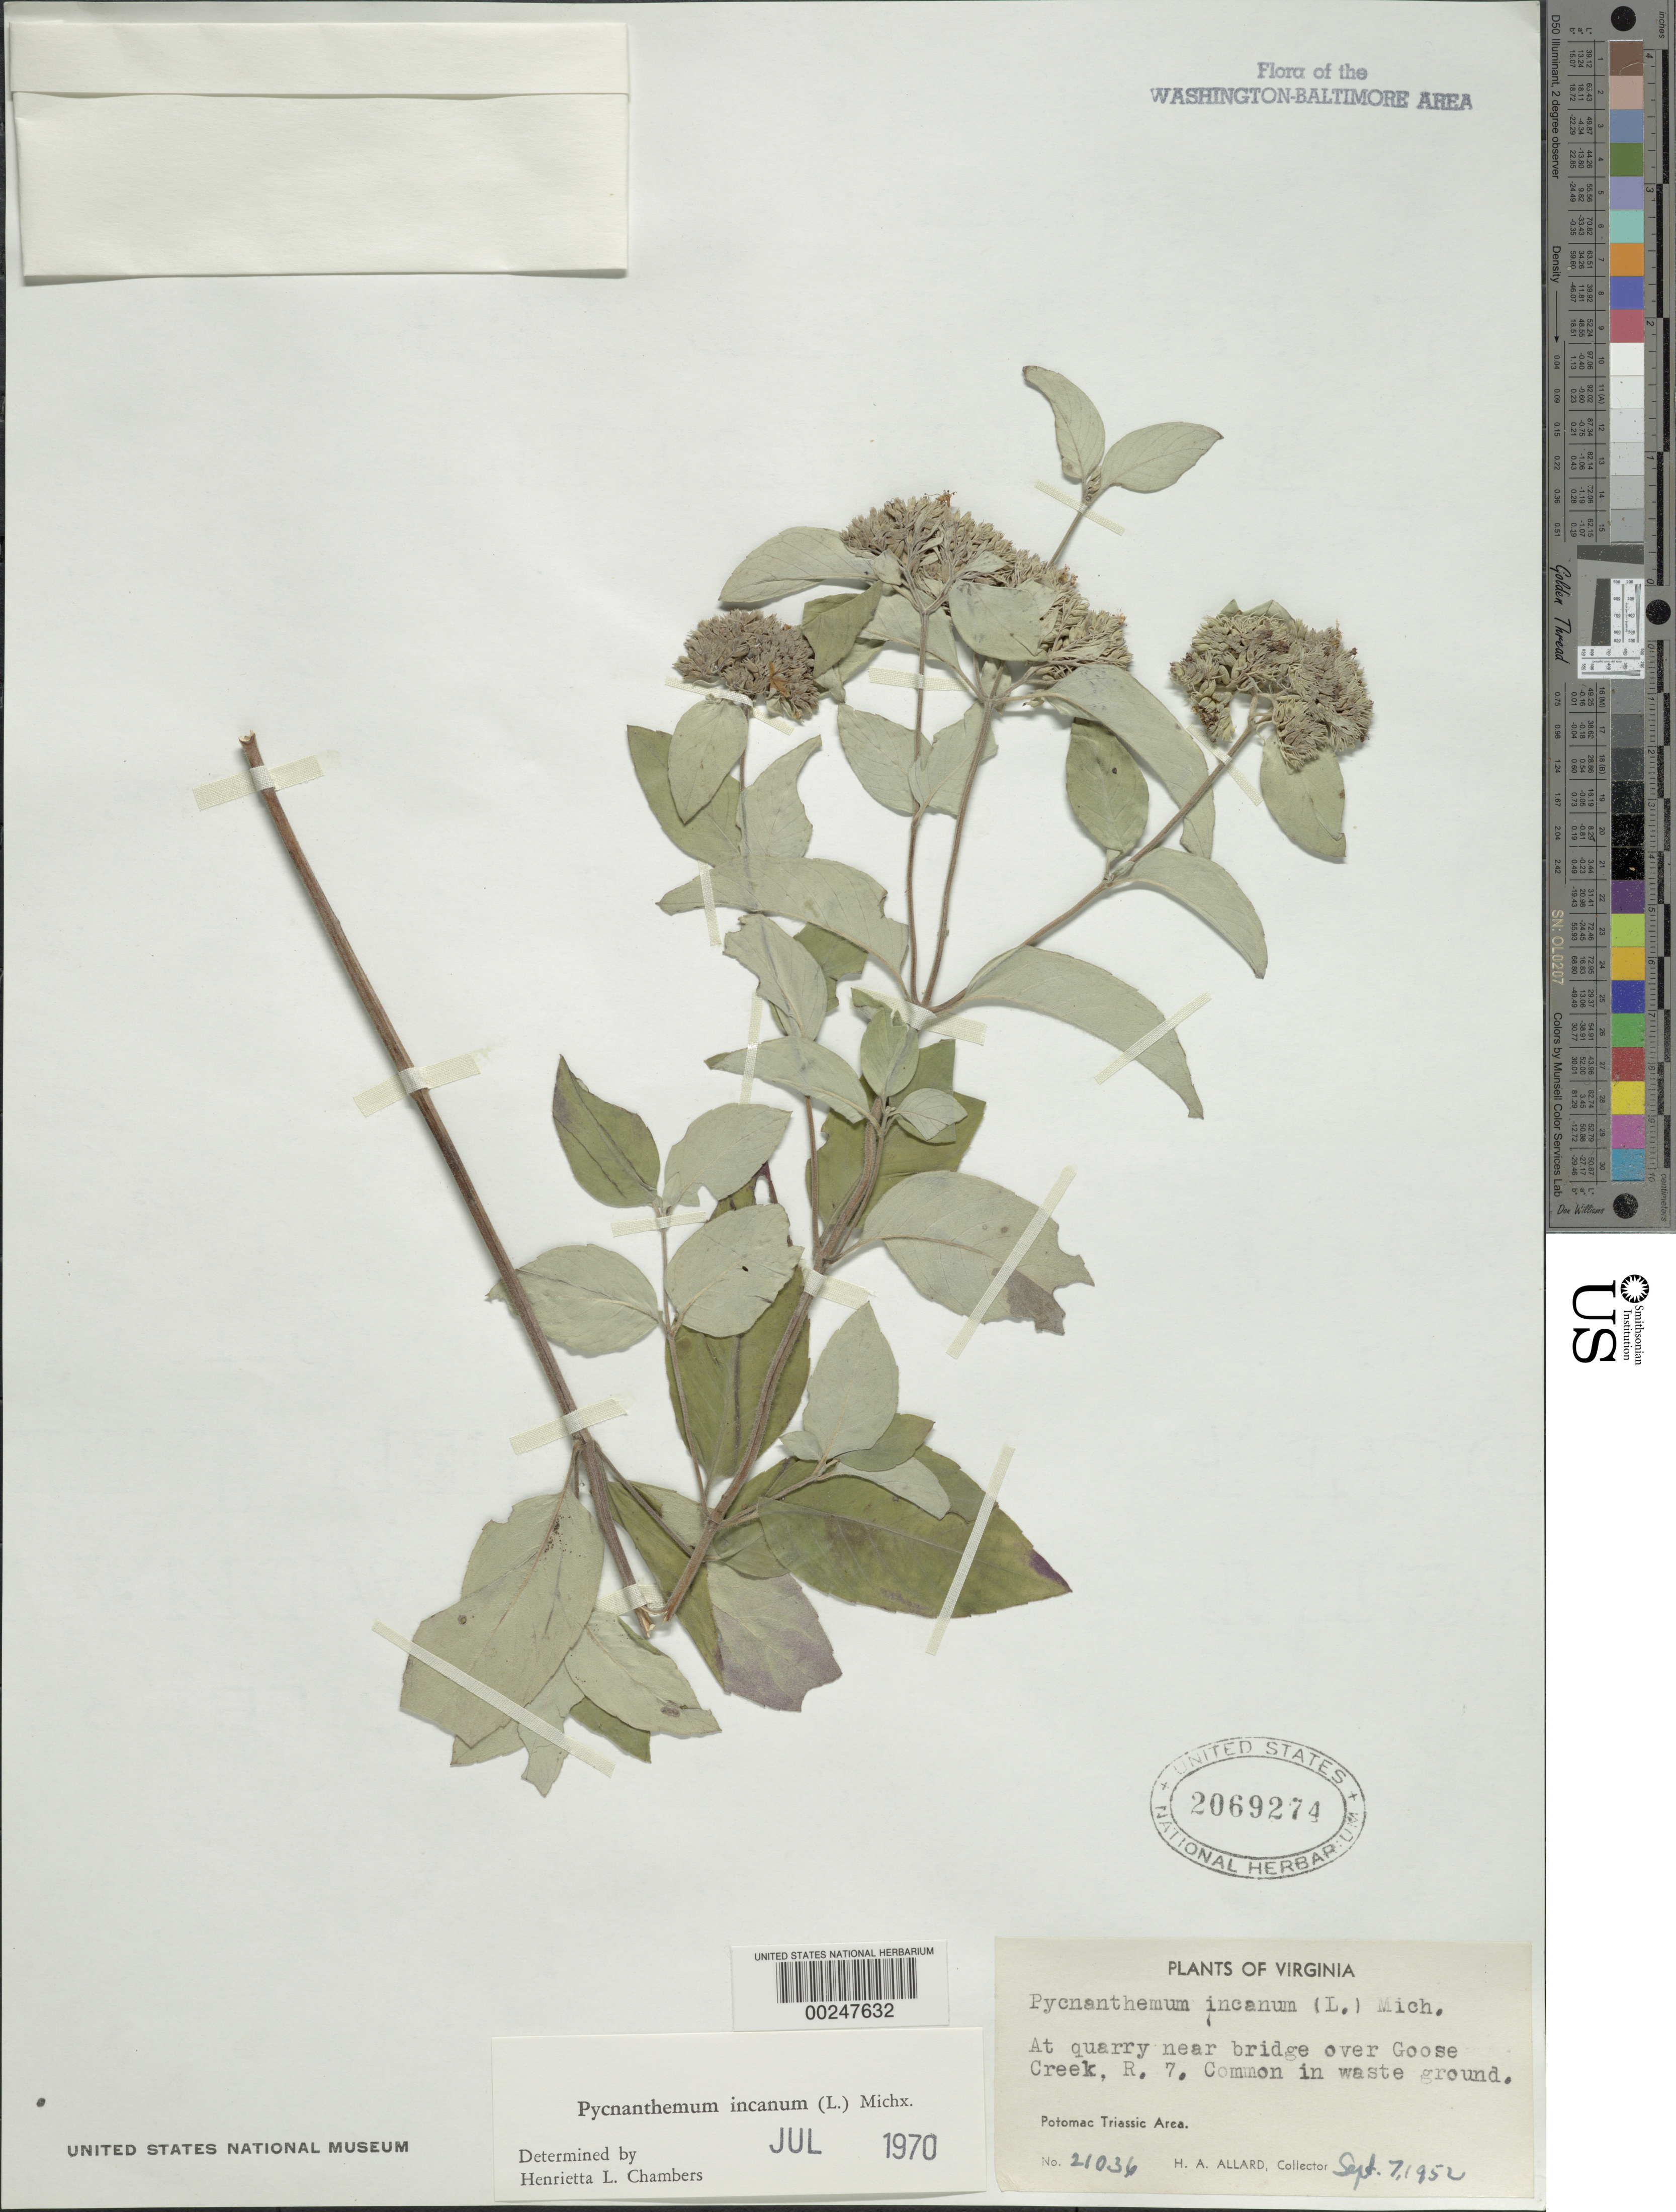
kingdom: Plantae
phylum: Tracheophyta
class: Magnoliopsida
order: Lamiales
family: Lamiaceae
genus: Pycnanthemum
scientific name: Pycnanthemum incanum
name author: (L.) Michx.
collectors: H. A. Allard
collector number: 21036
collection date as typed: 07 Sep 1952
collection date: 1952-09-07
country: United States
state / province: Virginia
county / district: Loudoun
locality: At Bridge over Goose Creek, Rt 7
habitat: Triassic area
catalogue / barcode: US 2069274